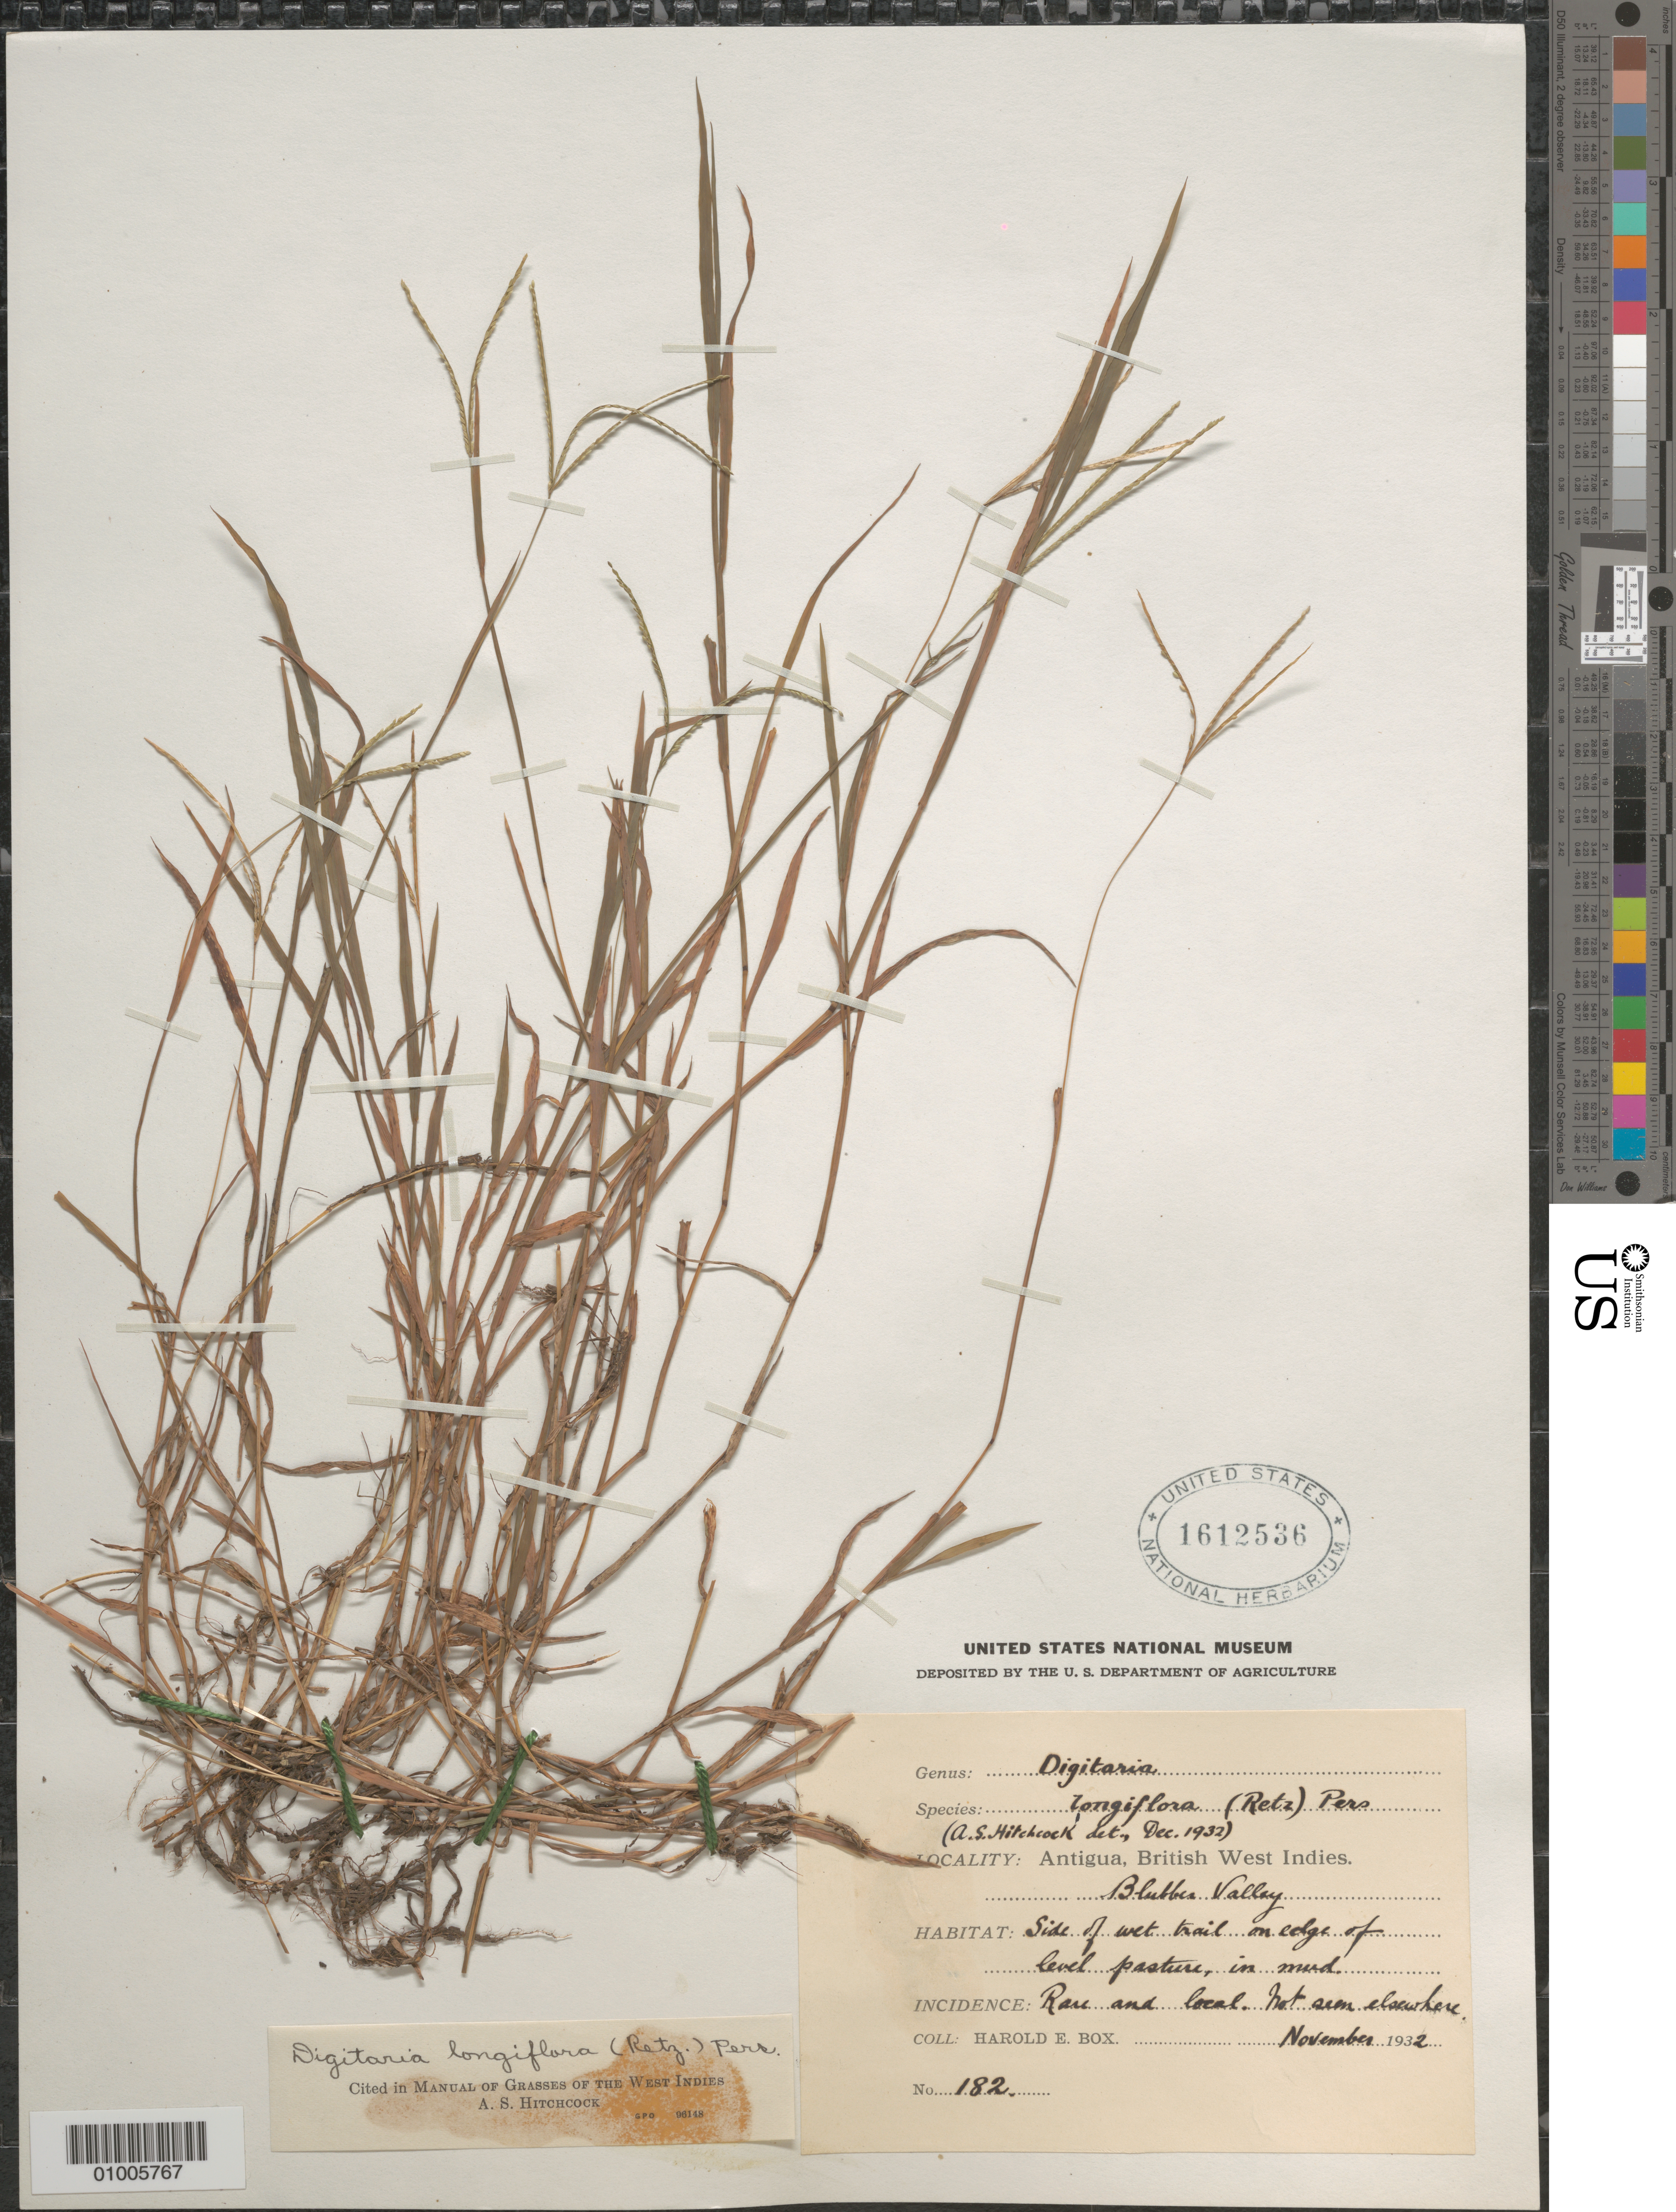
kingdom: Plantae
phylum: Tracheophyta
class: Liliopsida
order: Poales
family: Poaceae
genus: Digitaria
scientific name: Digitaria longiflora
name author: (Retz.) Pers.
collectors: H. E. Box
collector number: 182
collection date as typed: Nov 1932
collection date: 1932-11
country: Antigua and Barbuda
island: Antigua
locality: Blubber Valley, Site of wet trail on edge of level pasture, in mud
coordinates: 0 N, 0 E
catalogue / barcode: US 1612536